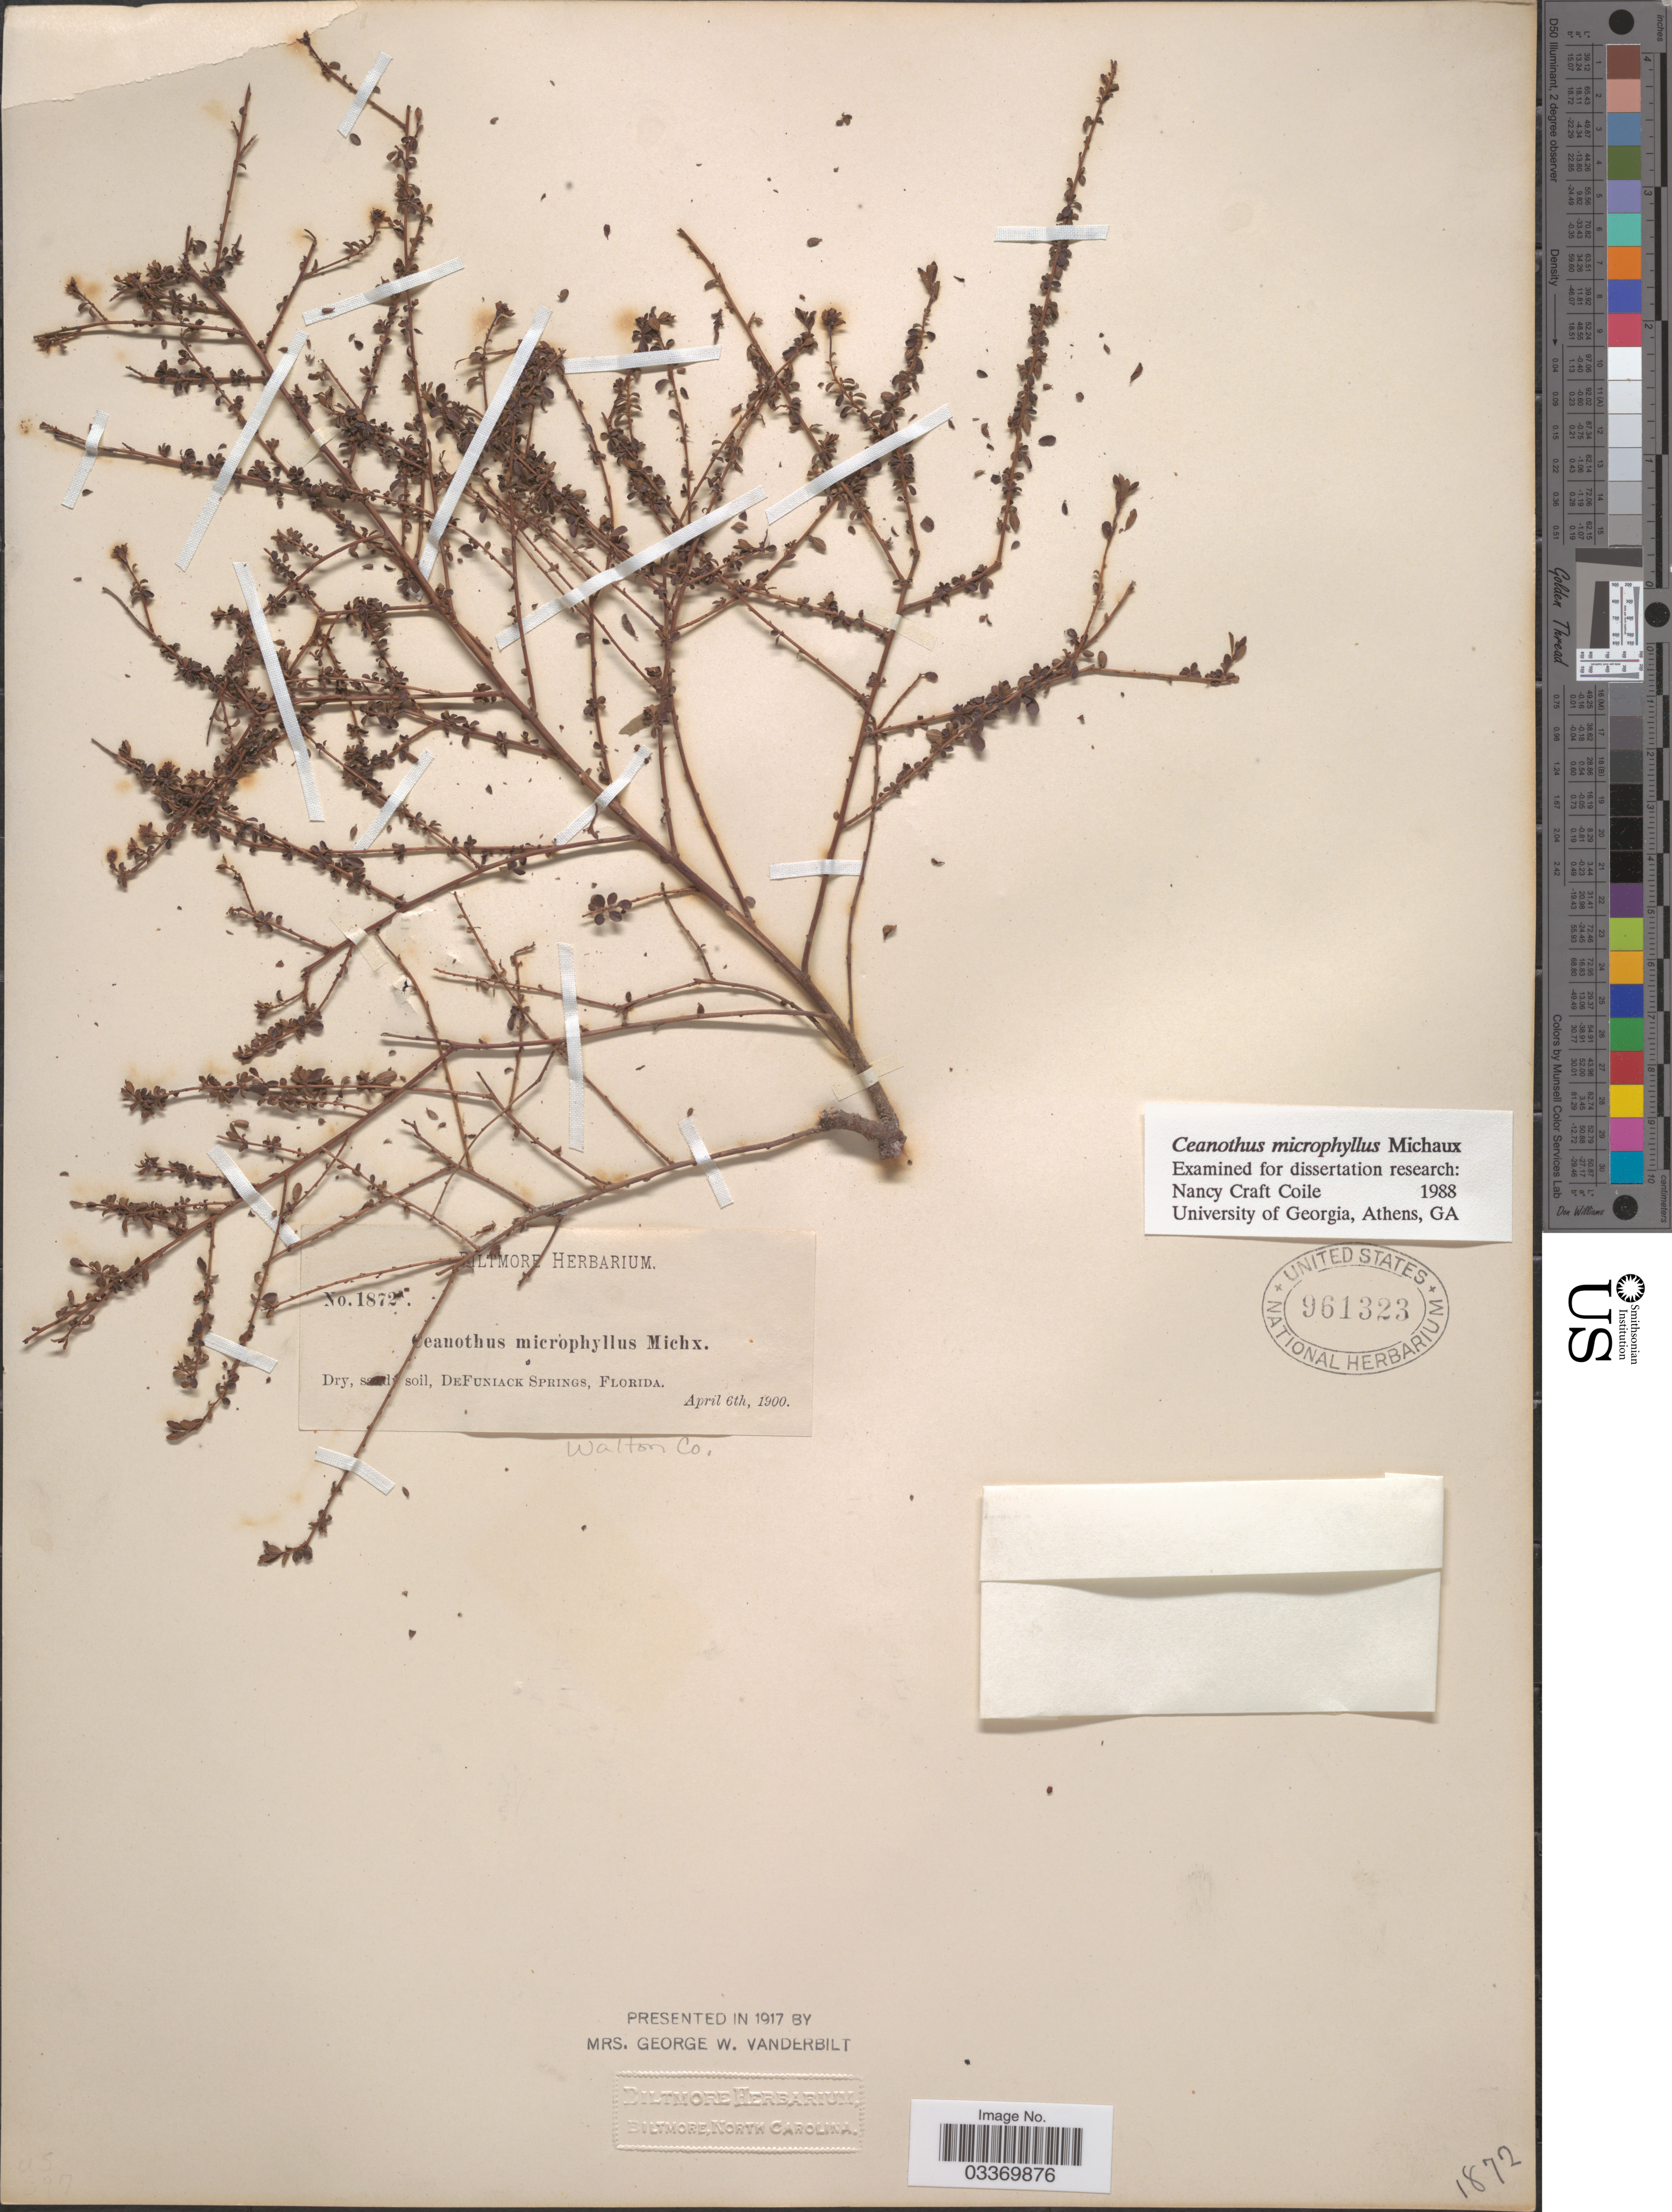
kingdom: Plantae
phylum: Tracheophyta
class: Magnoliopsida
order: Rosales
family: Rhamnaceae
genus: Ceanothus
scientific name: Ceanothus microphyllus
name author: Michx.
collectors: ex herb. Biltmore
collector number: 1872i*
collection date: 1900-04-06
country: United States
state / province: Florida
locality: DeFuniack Springs. Walton Co.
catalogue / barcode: US 961323